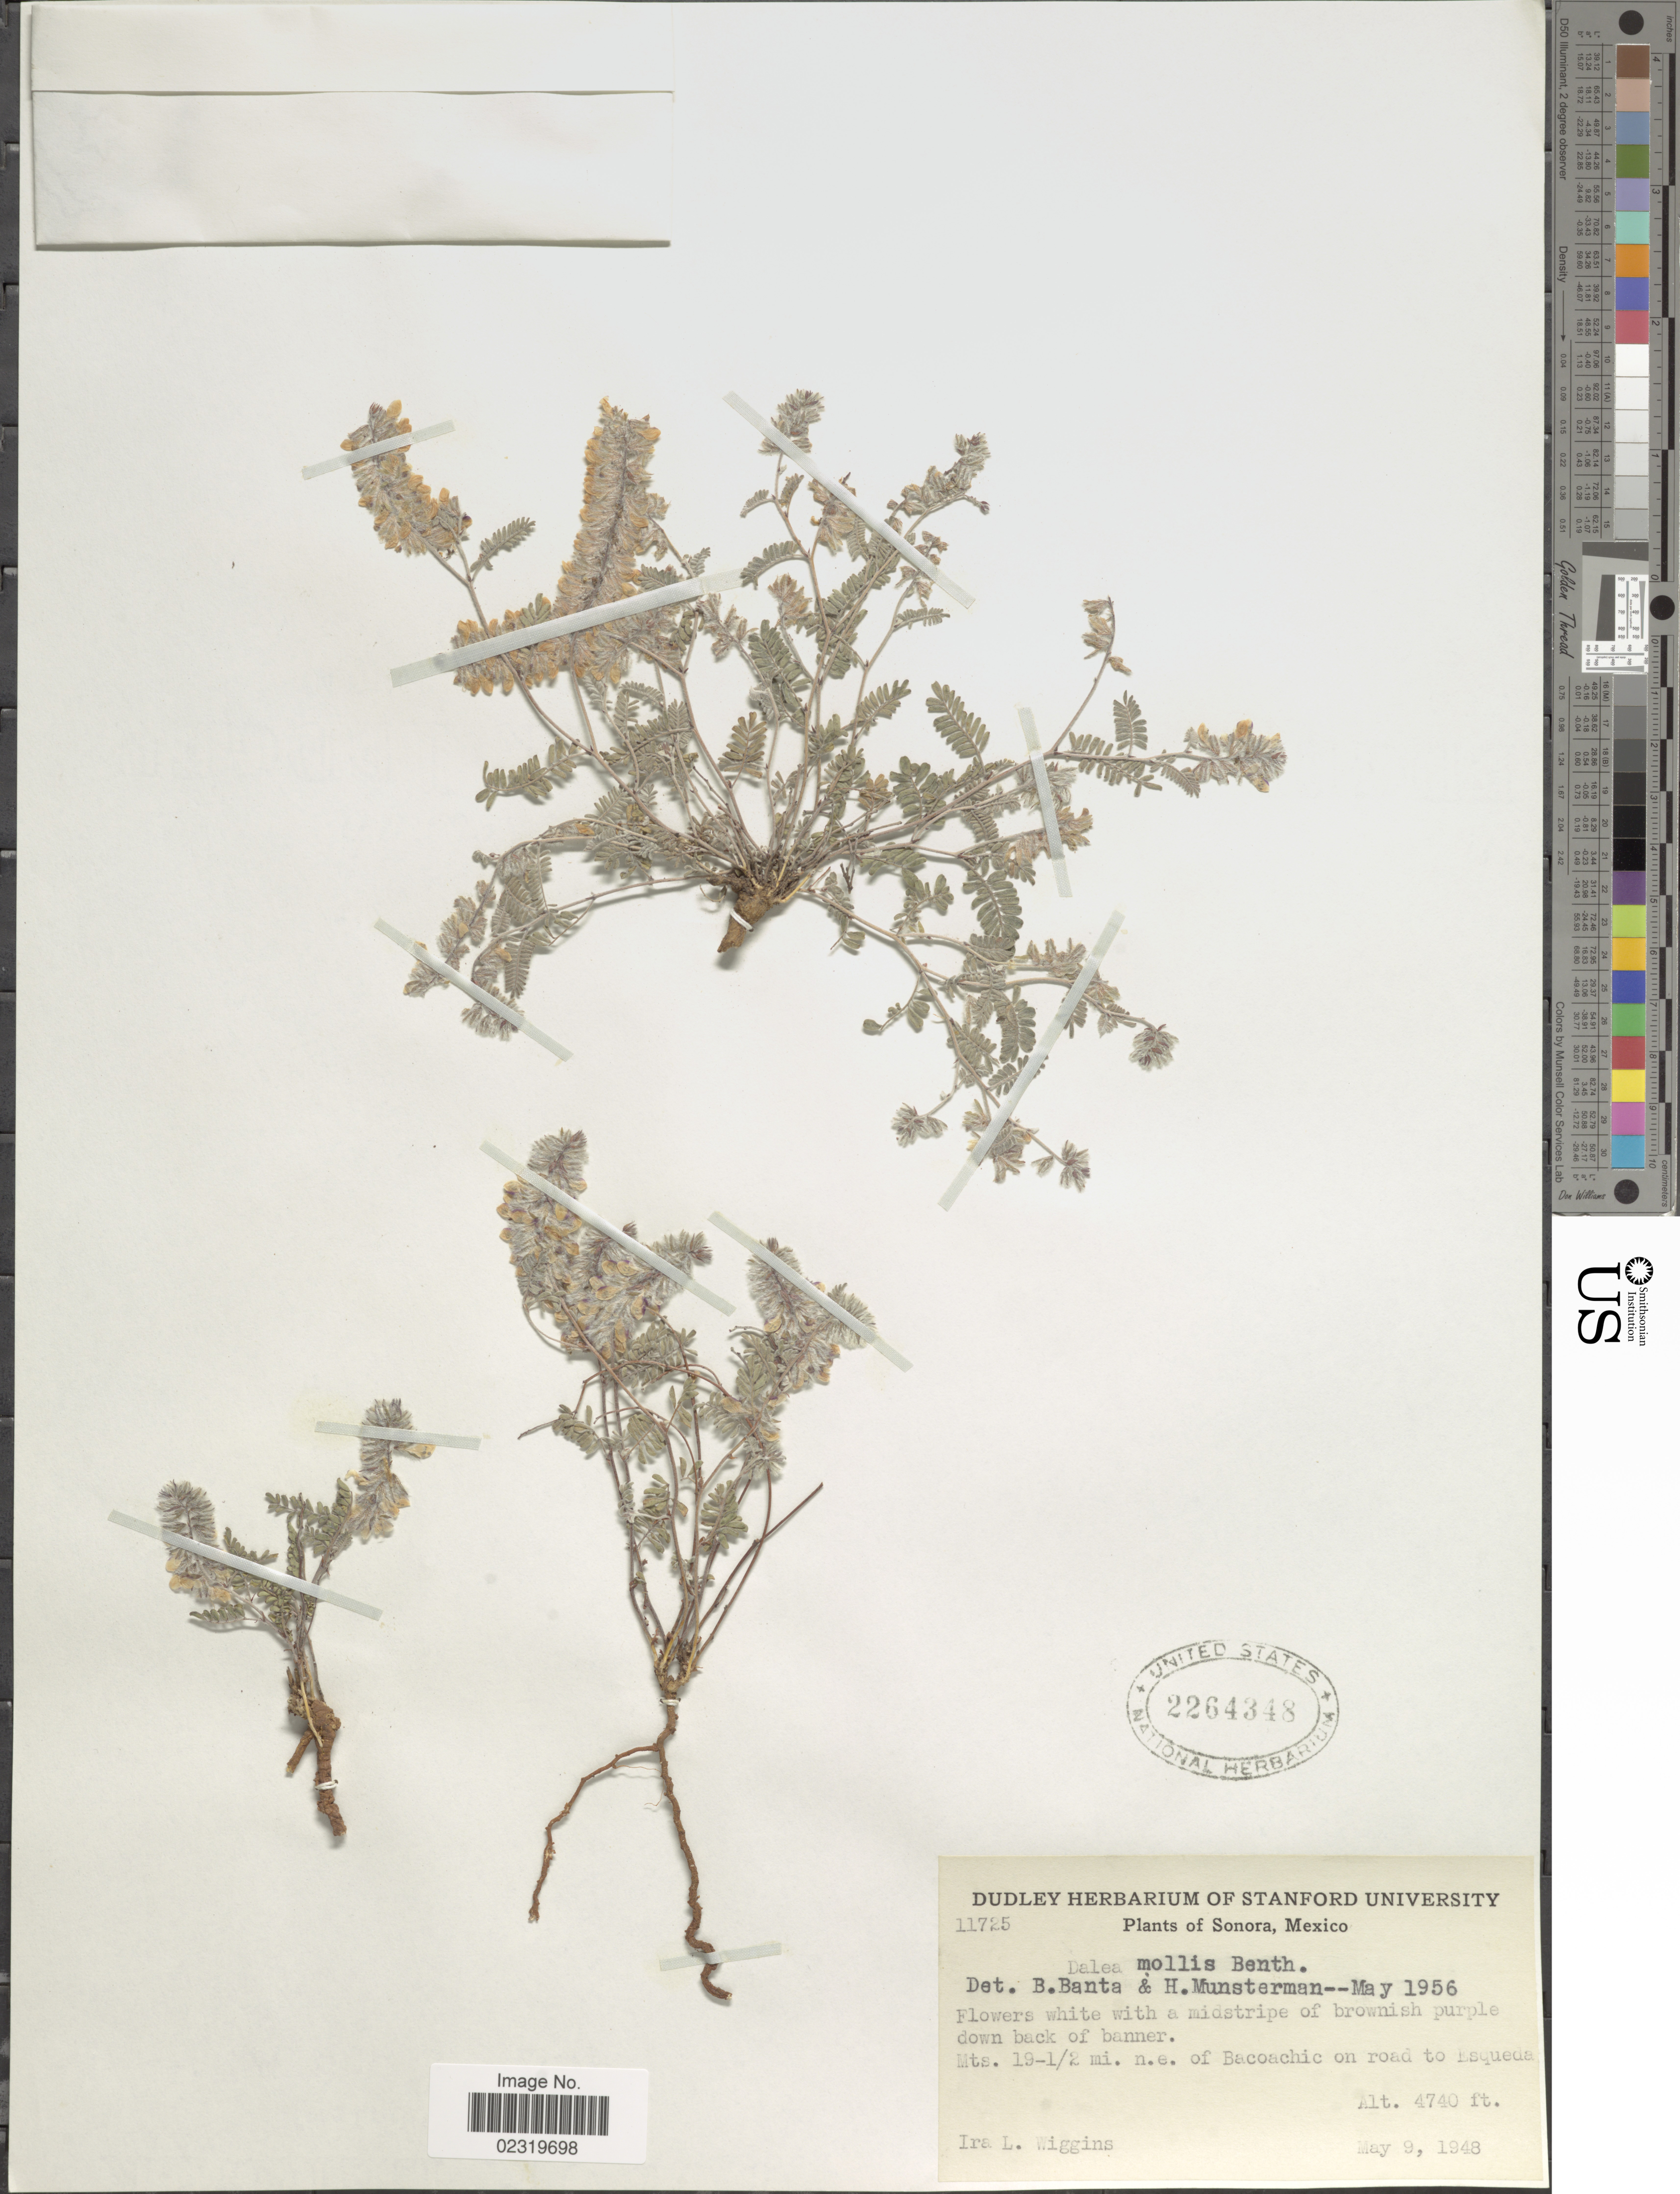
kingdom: Plantae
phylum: Tracheophyta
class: Magnoliopsida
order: Fabales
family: Fabaceae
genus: Dalea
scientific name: Dalea mollis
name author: Benth.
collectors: I. L. Wiggins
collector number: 11725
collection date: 1948-05-09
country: Mexico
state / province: Sonora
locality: Mts 19-1/2 mi n.e. of Bacoachic on road to Esqueda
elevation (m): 1445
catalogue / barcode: US 2264348